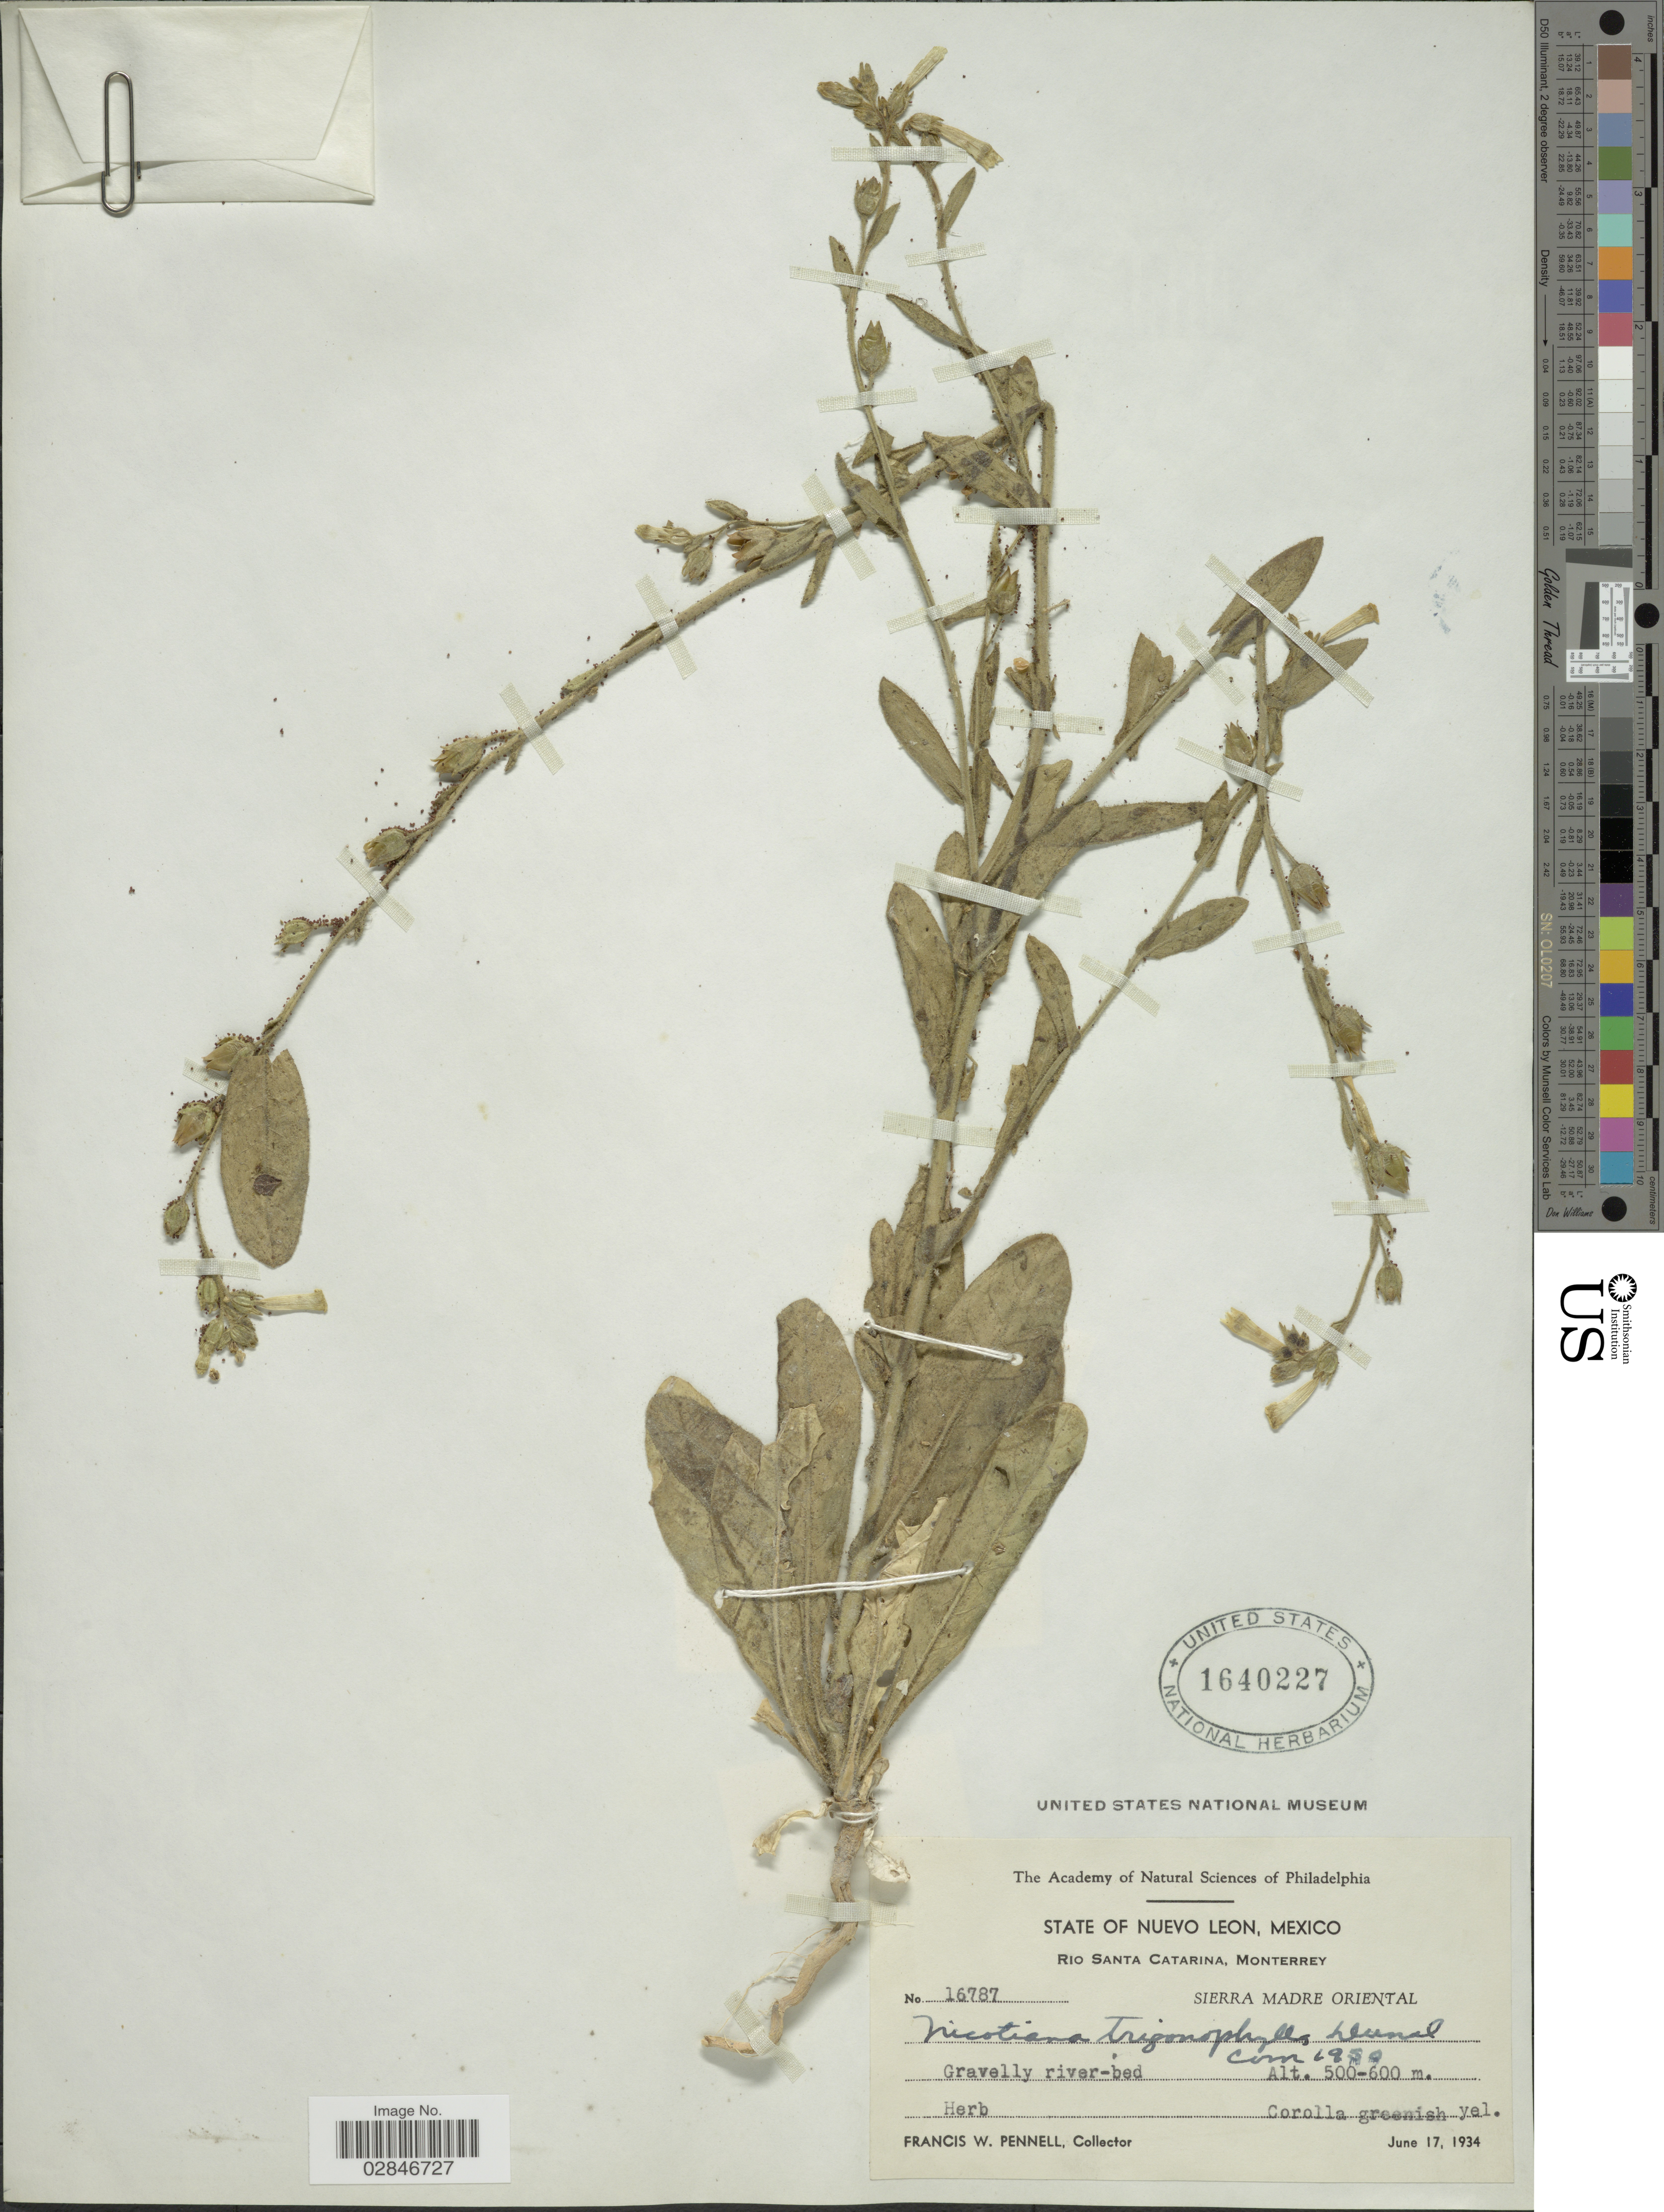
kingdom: Plantae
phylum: Tracheophyta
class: Magnoliopsida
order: Solanales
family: Solanaceae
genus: Nicotiana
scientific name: Nicotiana trigonophylla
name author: Dunal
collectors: F. W. Pennell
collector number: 16787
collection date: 1934-06-17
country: Mexico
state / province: Nuevo León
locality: Rio Santa Catarina, Monterrey, Sierra Madre Oriental.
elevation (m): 500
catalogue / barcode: US 1640227